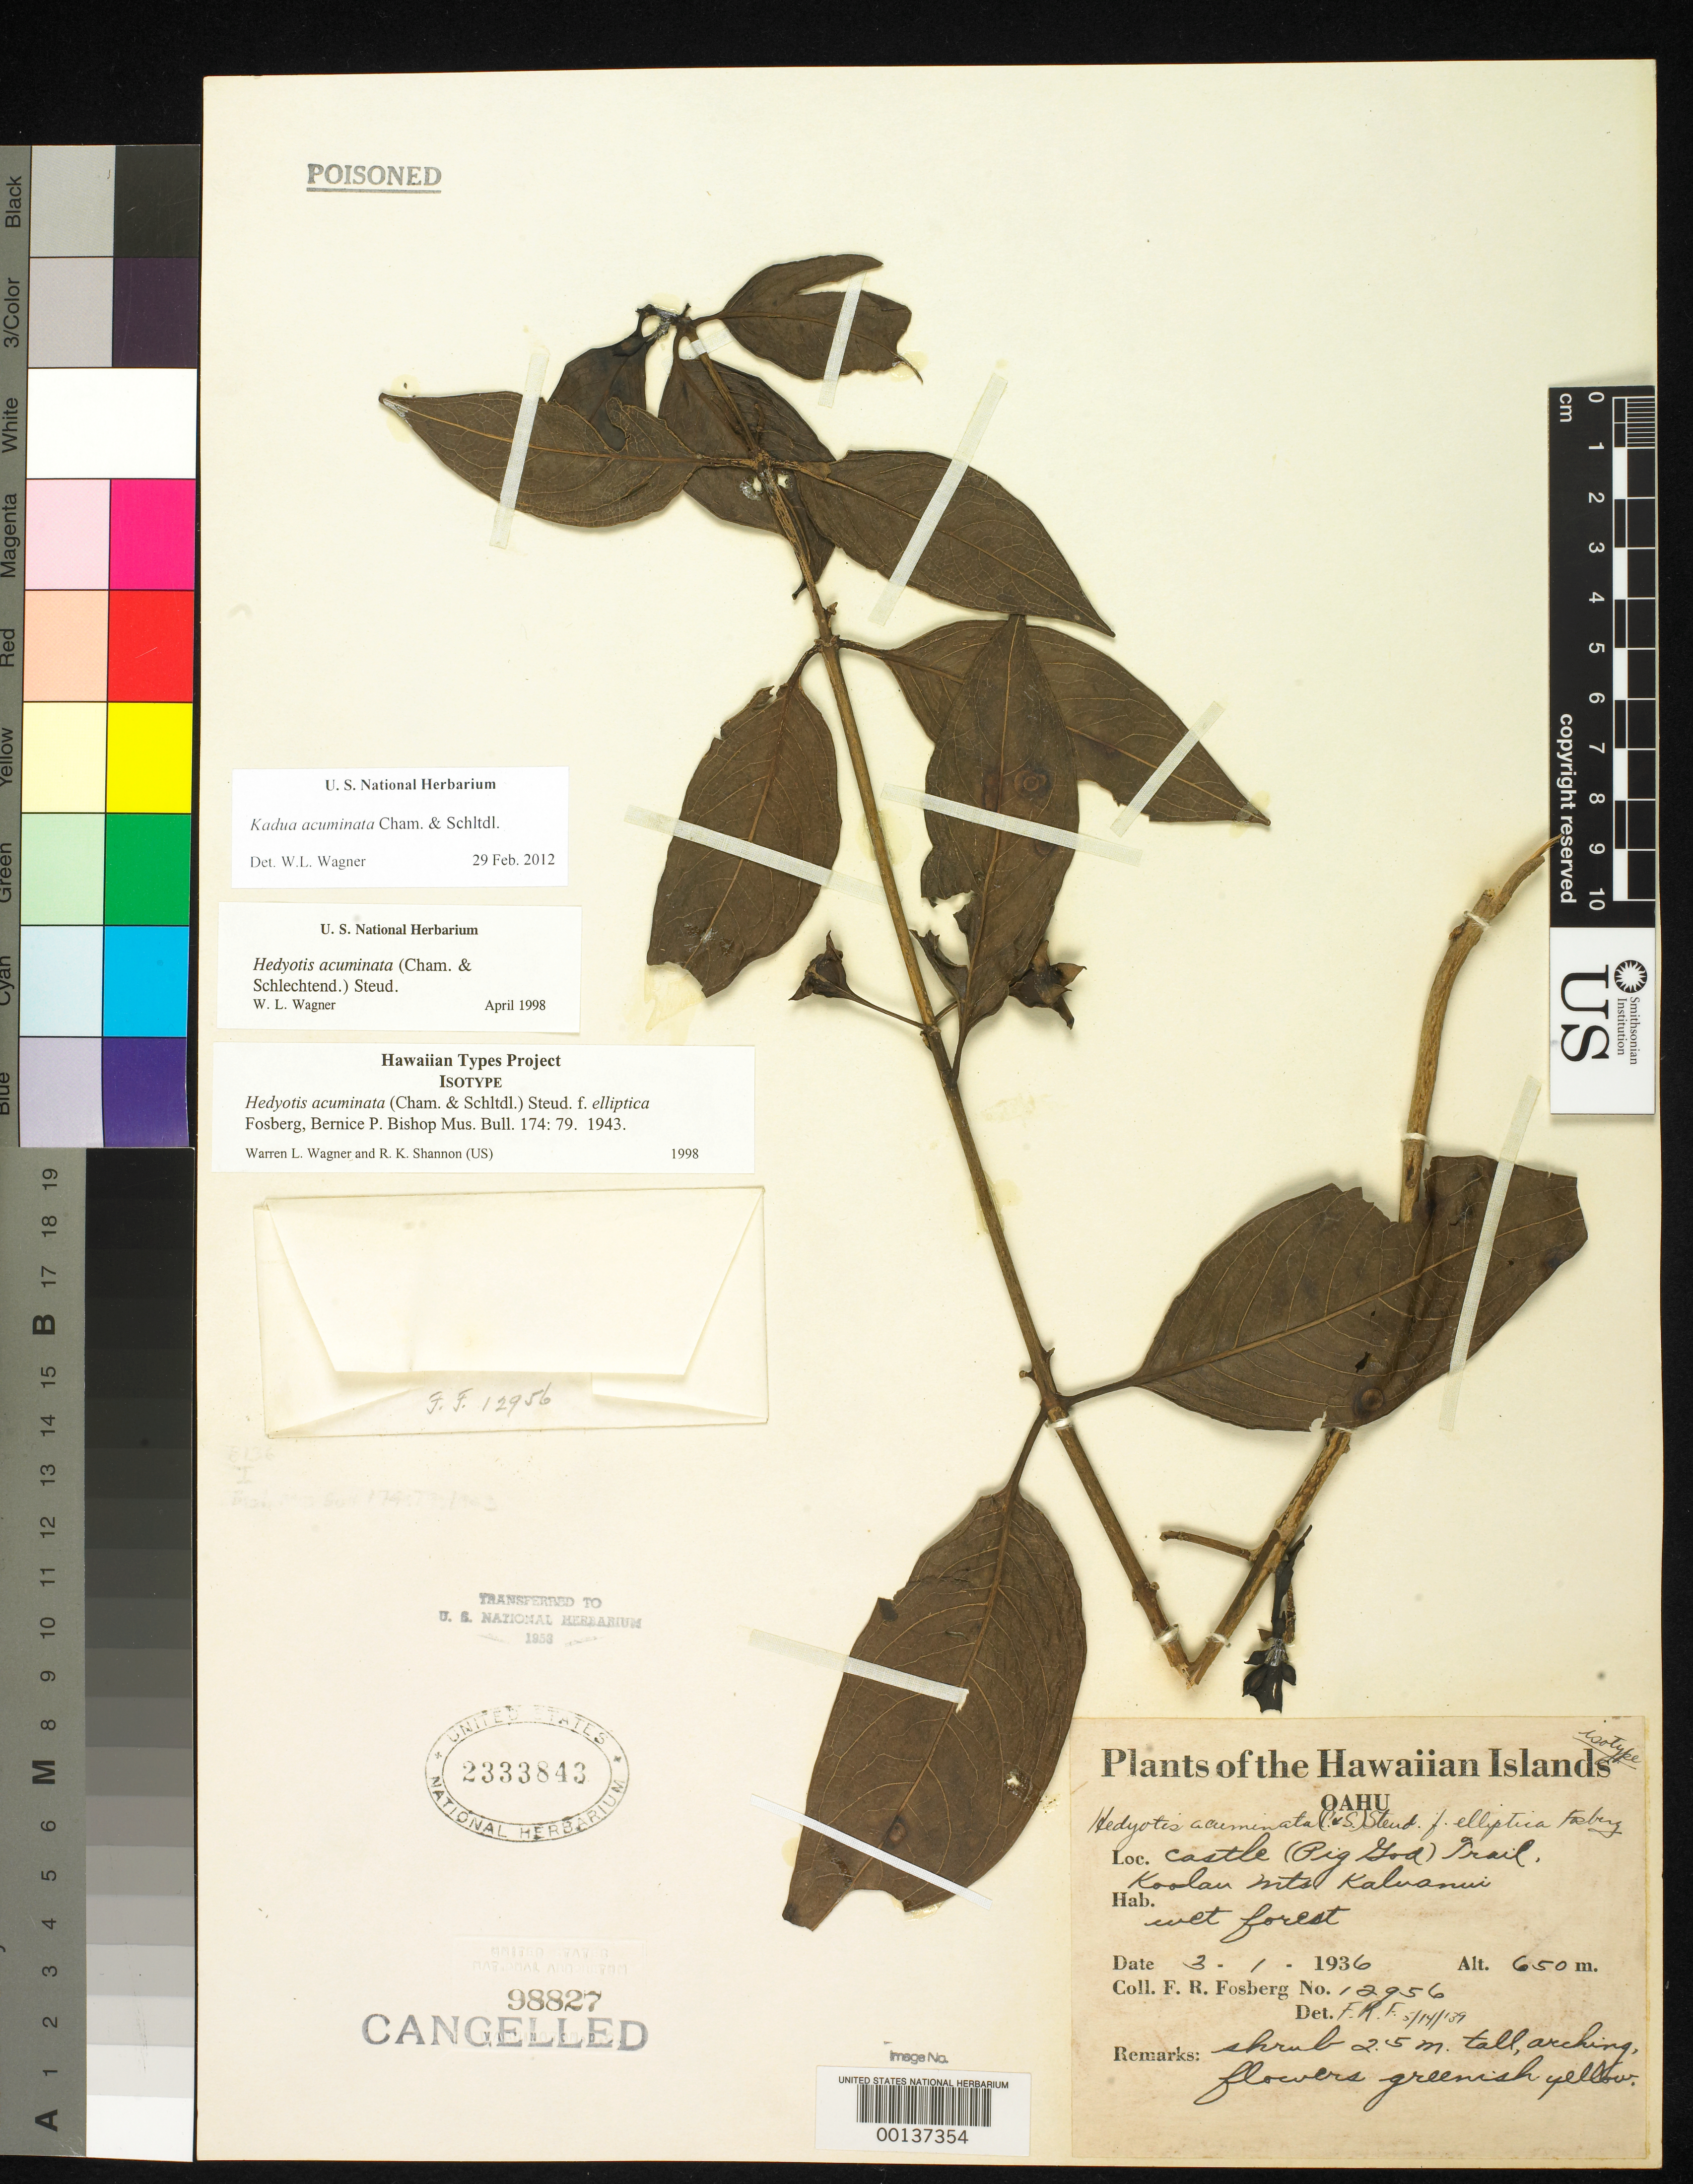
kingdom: Plantae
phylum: Tracheophyta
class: Magnoliopsida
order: Gentianales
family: Rubiaceae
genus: Hedyotis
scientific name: Hedyotis acuminata f. elliptica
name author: Fosberg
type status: Isotype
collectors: F. R. Fosberg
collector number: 12956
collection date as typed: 01 Mar 1936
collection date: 1936-03-01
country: United States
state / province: Hawaii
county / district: Honolulu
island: Oahu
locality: Castle (pig god) Trail, Koolau Mts., Kaluanui.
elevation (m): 650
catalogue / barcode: US 2333843